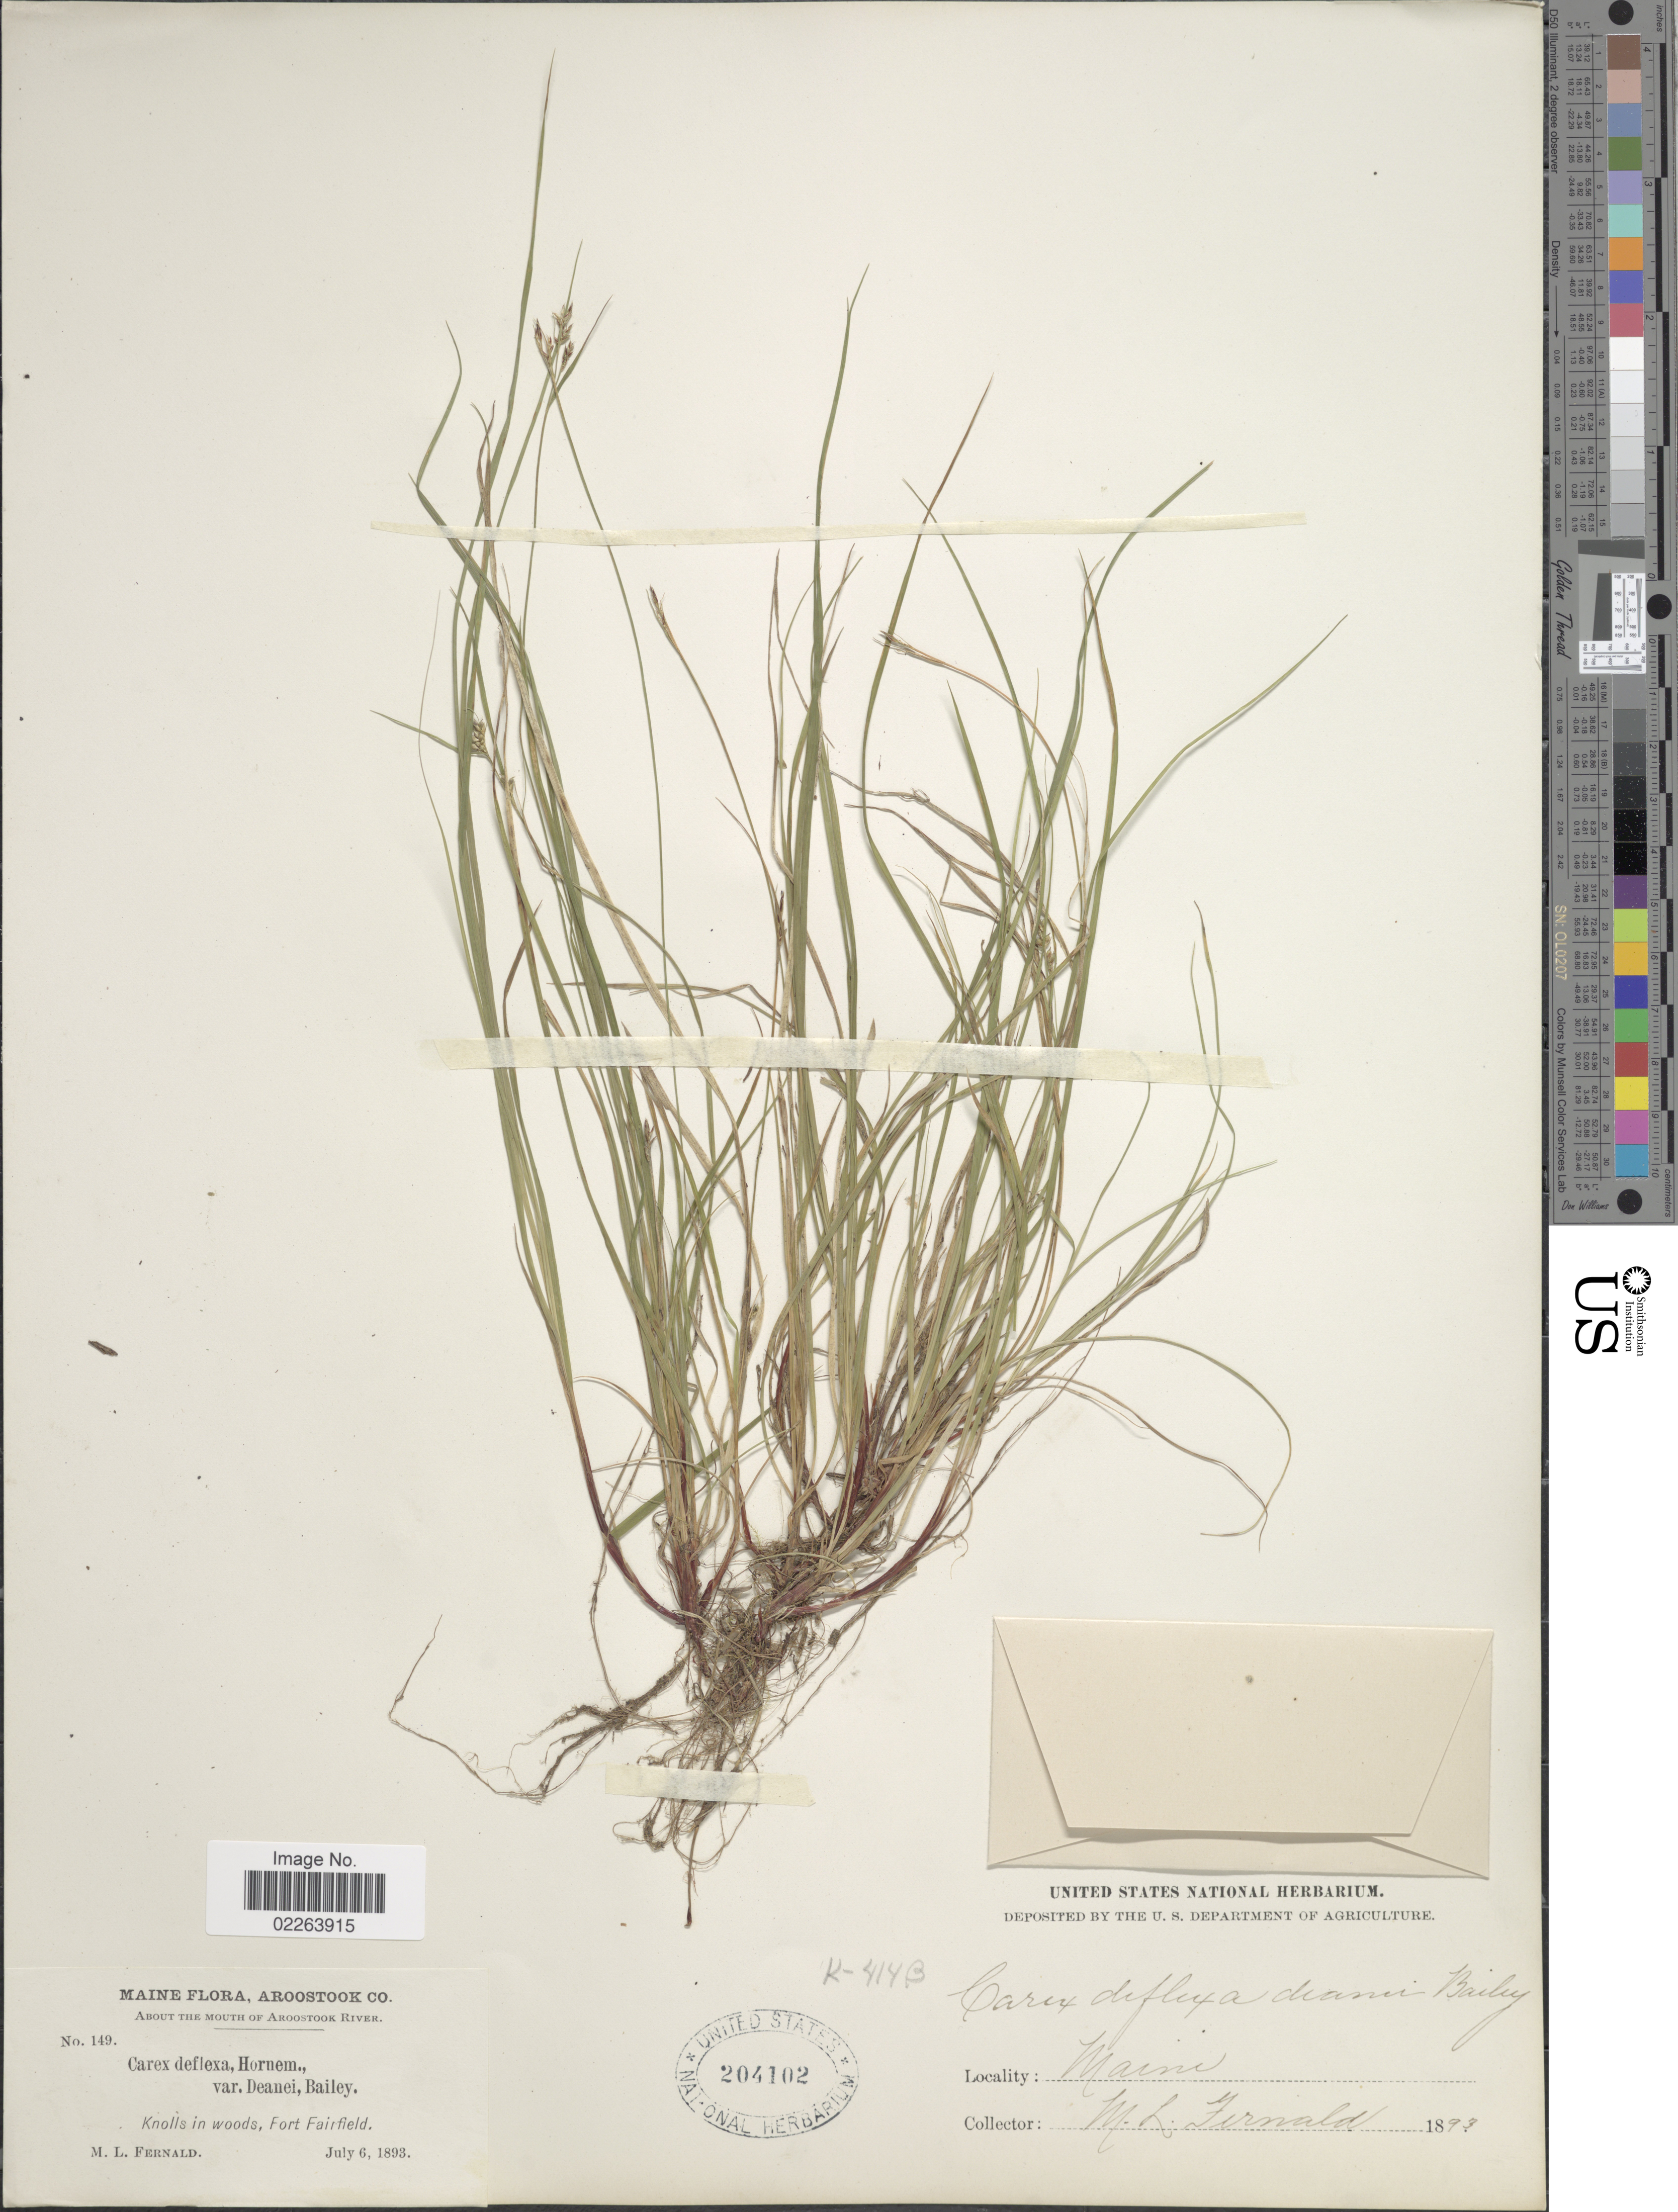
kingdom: Plantae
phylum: Tracheophyta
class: Liliopsida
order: Poales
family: Cyperaceae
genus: Carex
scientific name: Carex deflexa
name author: Hornem.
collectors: M. L. Fernald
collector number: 149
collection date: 1893-07-06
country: United States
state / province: Maine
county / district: Aroostook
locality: Aroostook Co, About The Mouth Of Aroostook River, Knolls in woods, Fort Fairfield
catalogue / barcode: US 204102